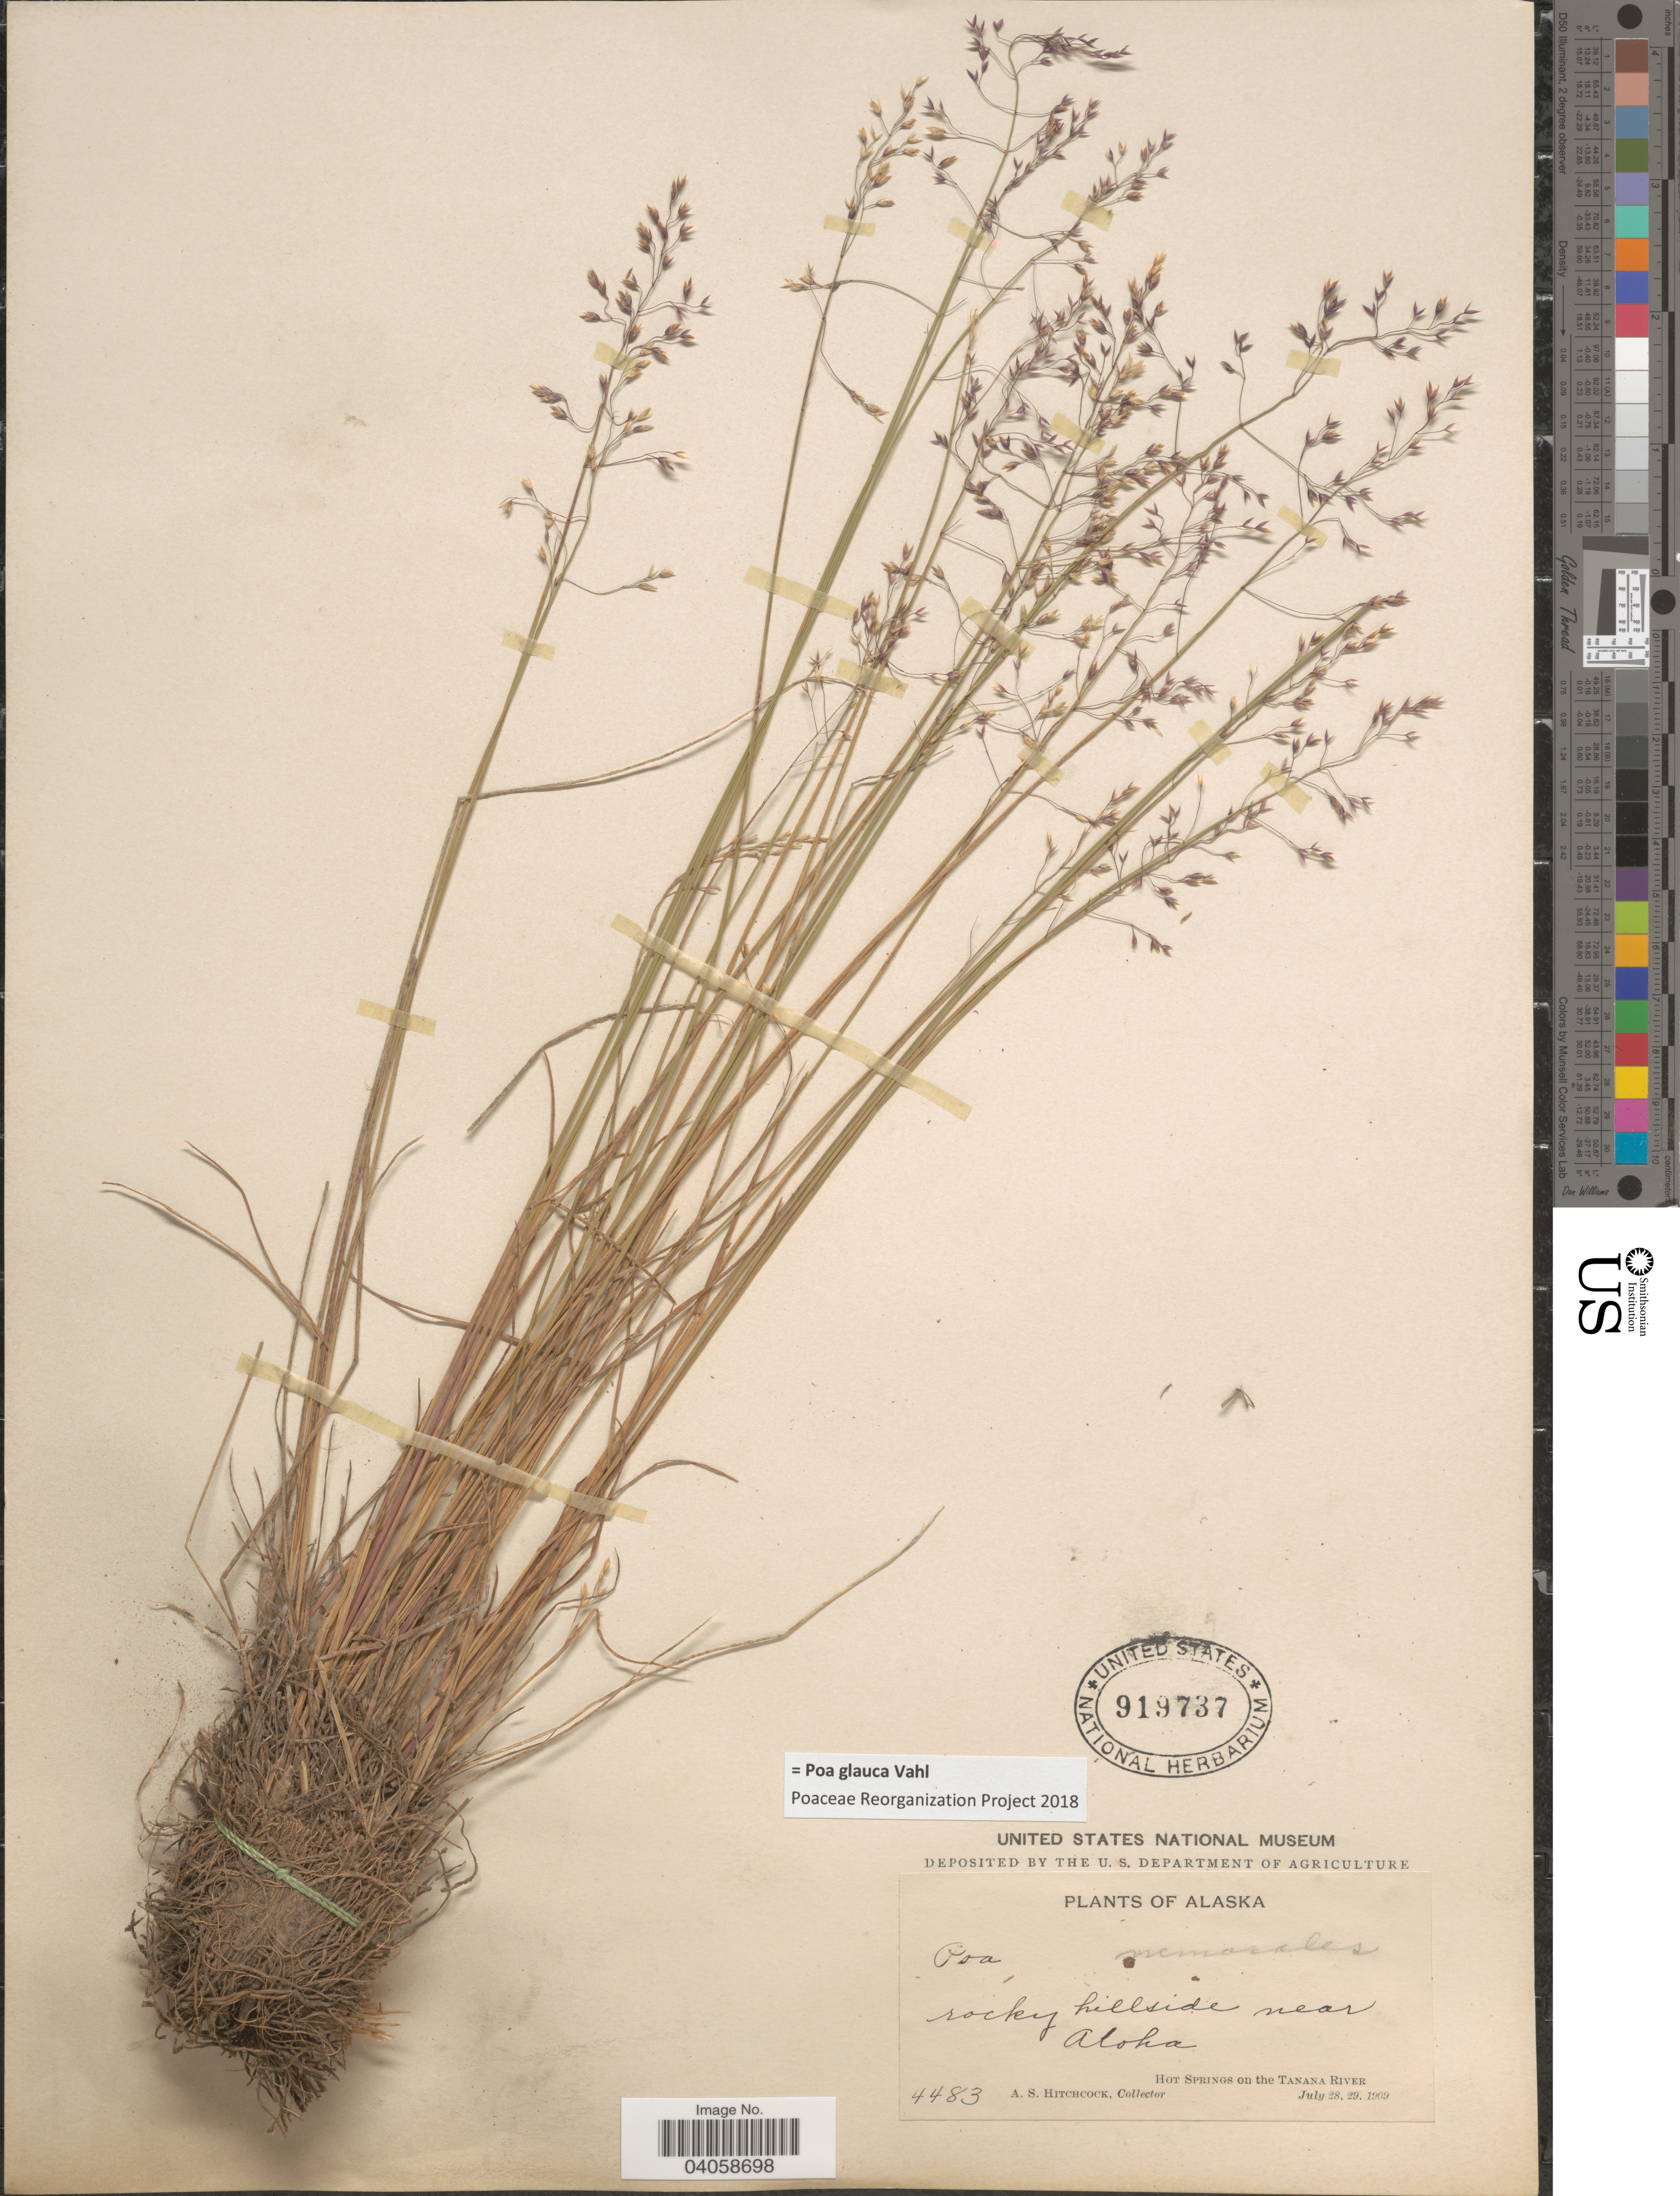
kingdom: Plantae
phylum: Tracheophyta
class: Liliopsida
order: Poales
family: Poaceae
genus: Poa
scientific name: Poa glauca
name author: Vahl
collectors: A. S. Hitchcock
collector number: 4483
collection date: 1909-07-28/1909-07-29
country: United States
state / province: Alaska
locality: Near Aloha, Hot Springs on the Tanana River.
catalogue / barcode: US 919737